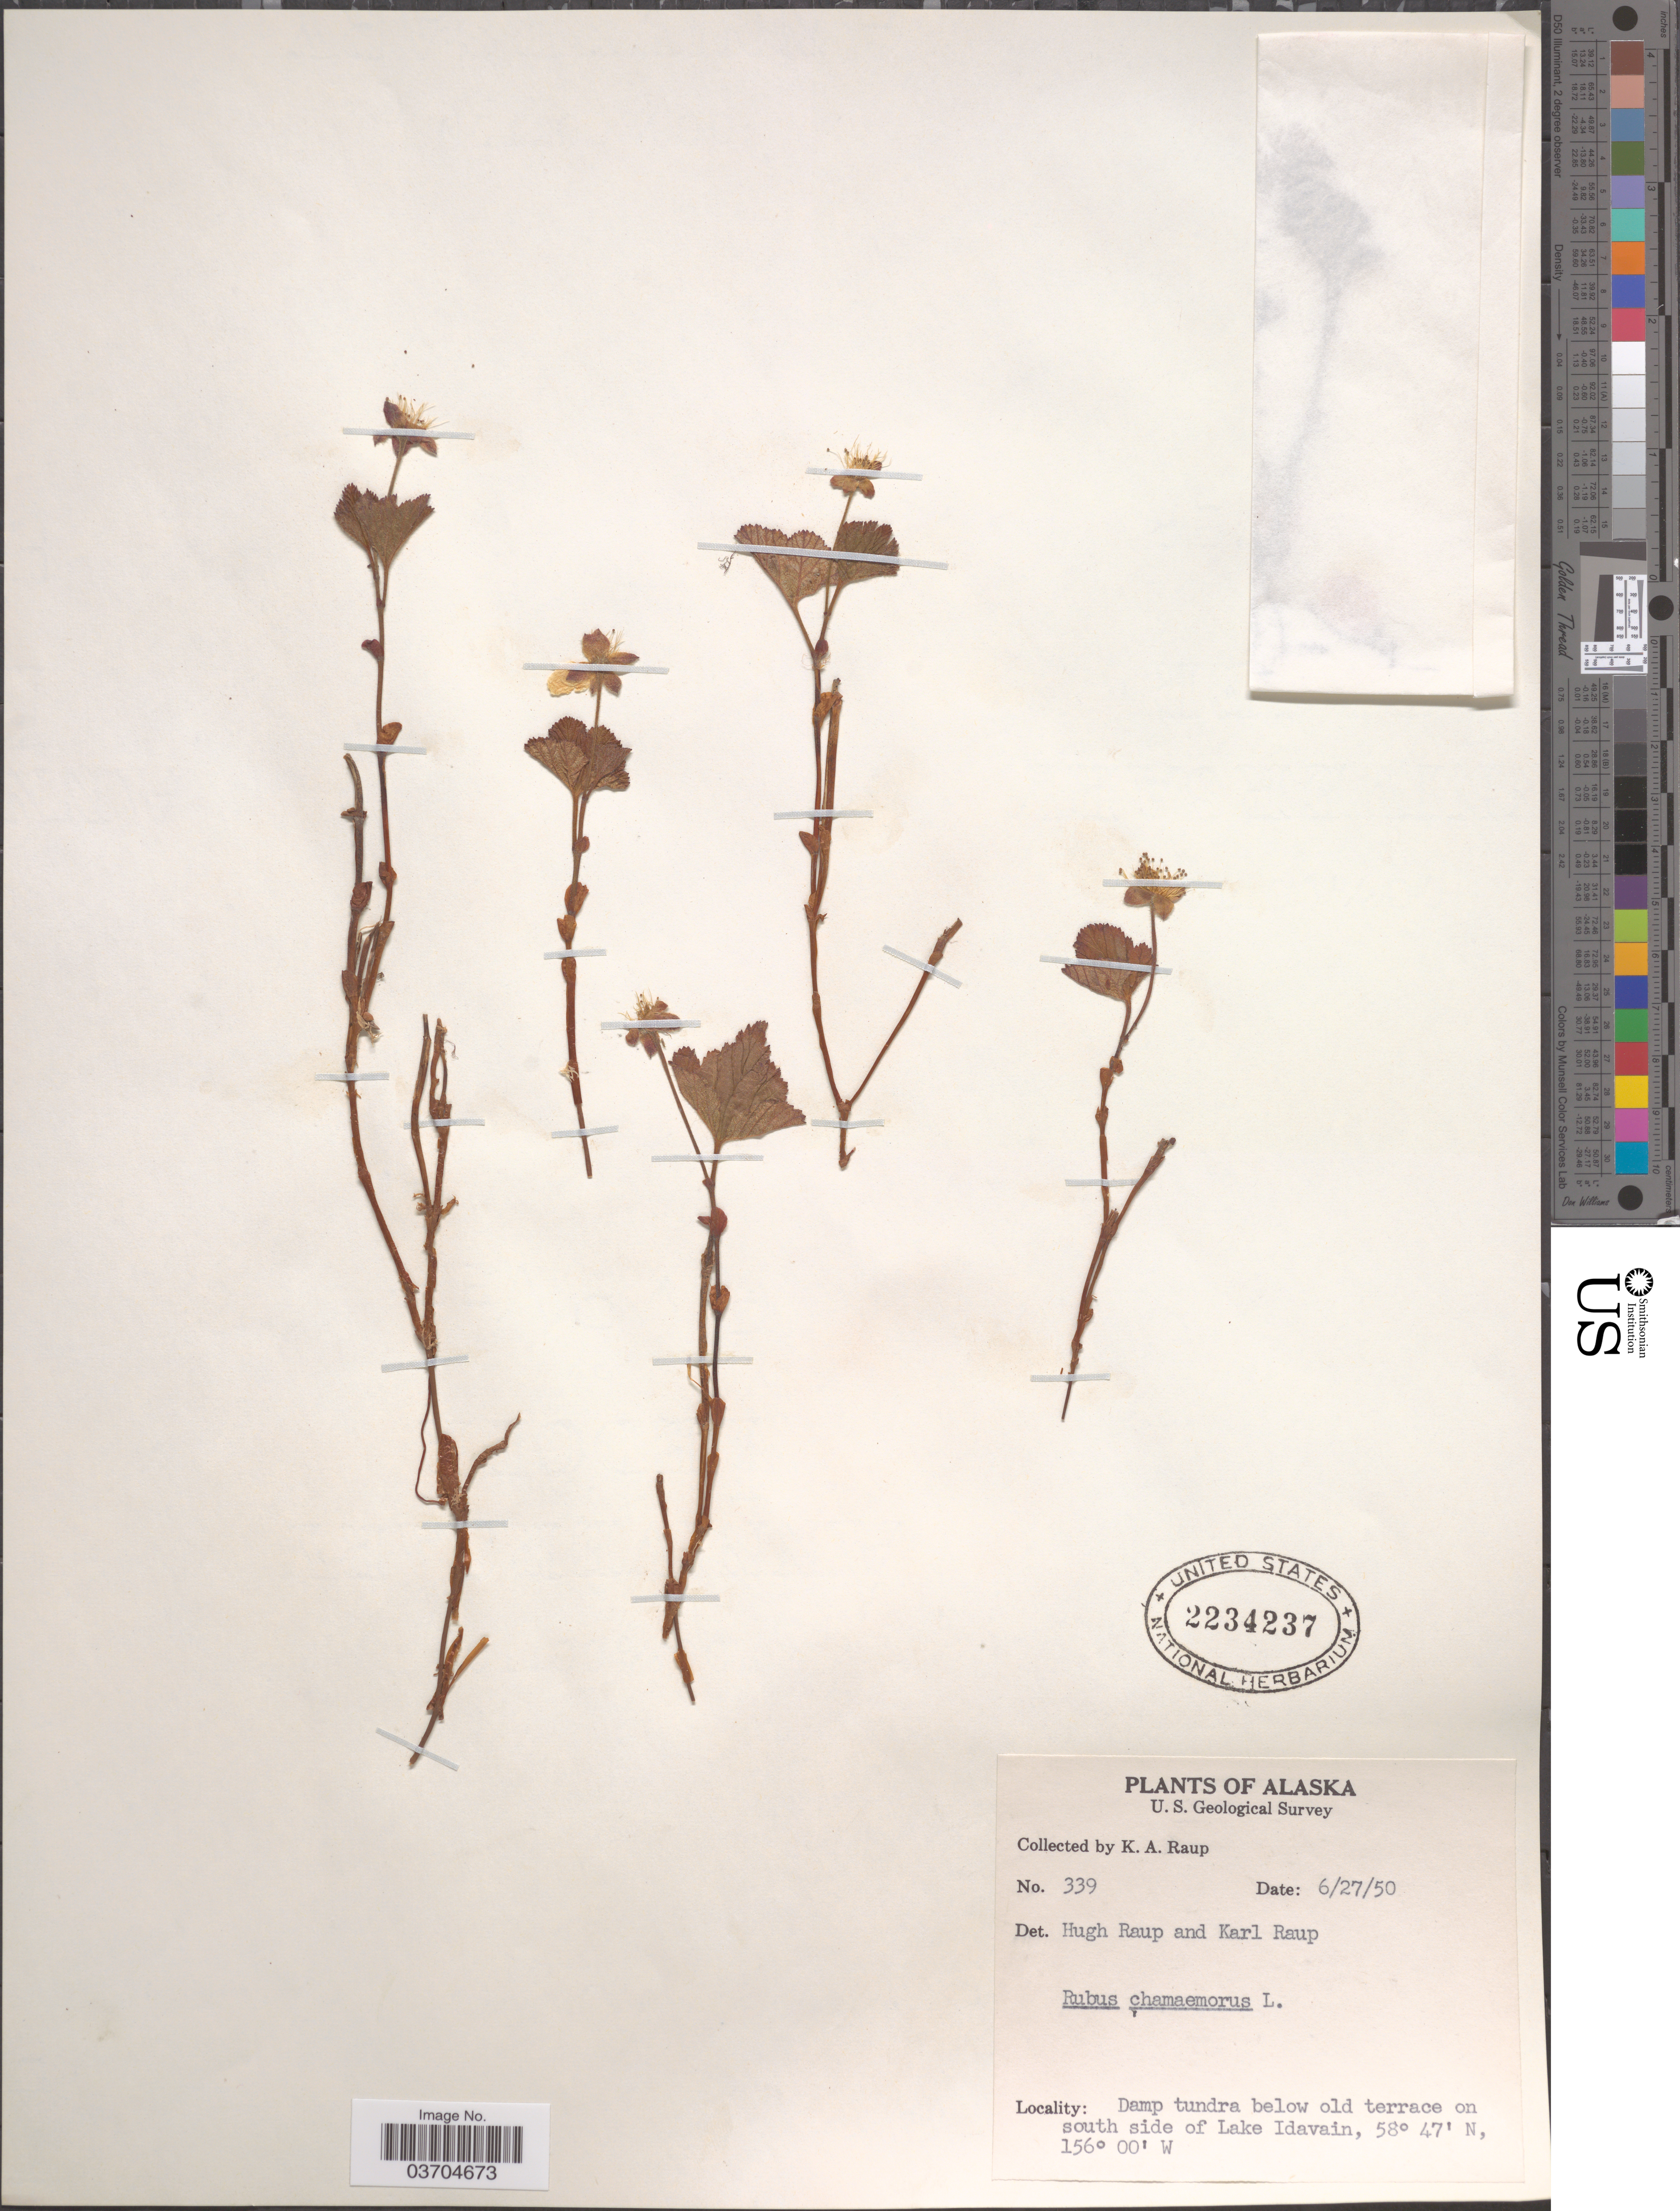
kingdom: Plantae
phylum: Tracheophyta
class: Magnoliopsida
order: Rosales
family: Rosaceae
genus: Rubus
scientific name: Rubus chamaemorus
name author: L.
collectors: K. Raup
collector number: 339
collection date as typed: Transcribed d/m/y: 27/6/50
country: United States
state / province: Alaska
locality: Damp tundra below old terrace on south side of Lake Idavain.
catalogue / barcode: US 2234237